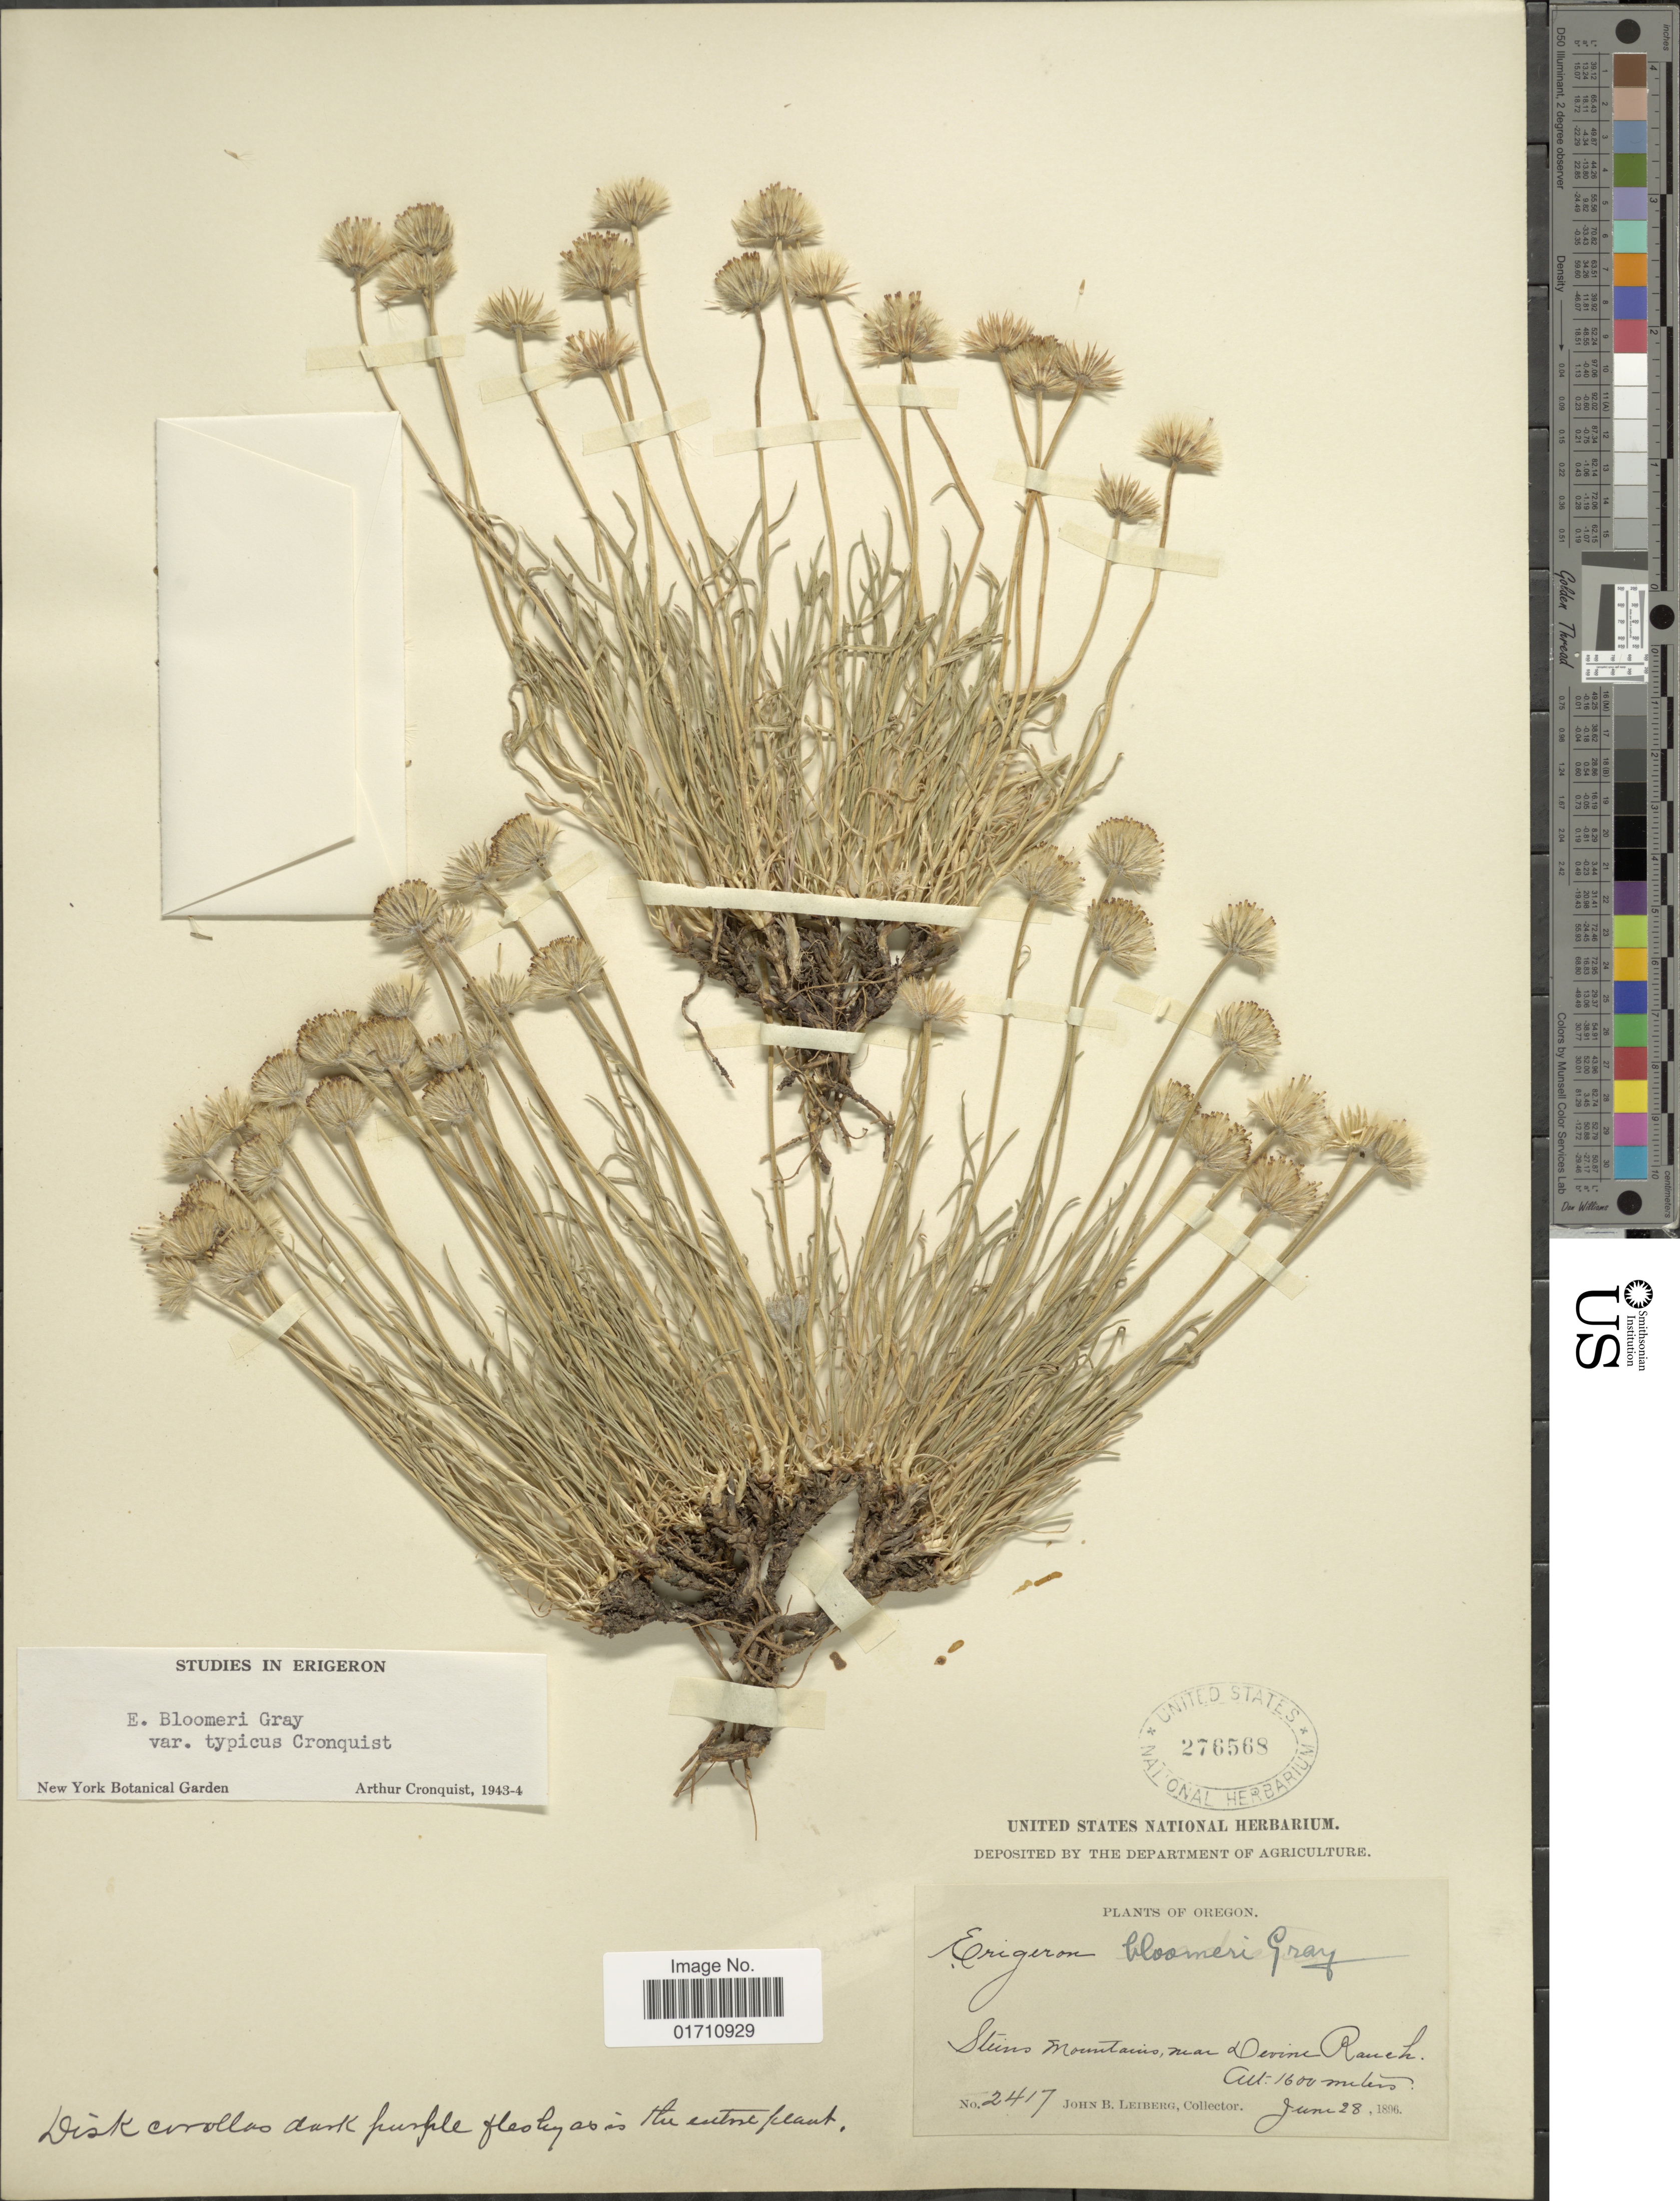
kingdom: Plantae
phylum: Tracheophyta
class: Magnoliopsida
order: Asterales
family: Asteraceae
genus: Erigeron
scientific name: Erigeron bloomeri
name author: A. Gray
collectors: J. B. Leiberg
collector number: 2417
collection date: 1896-06-28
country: United States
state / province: Oregon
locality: Steins Mountains, near Devine Ranch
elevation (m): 1600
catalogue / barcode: US 276568